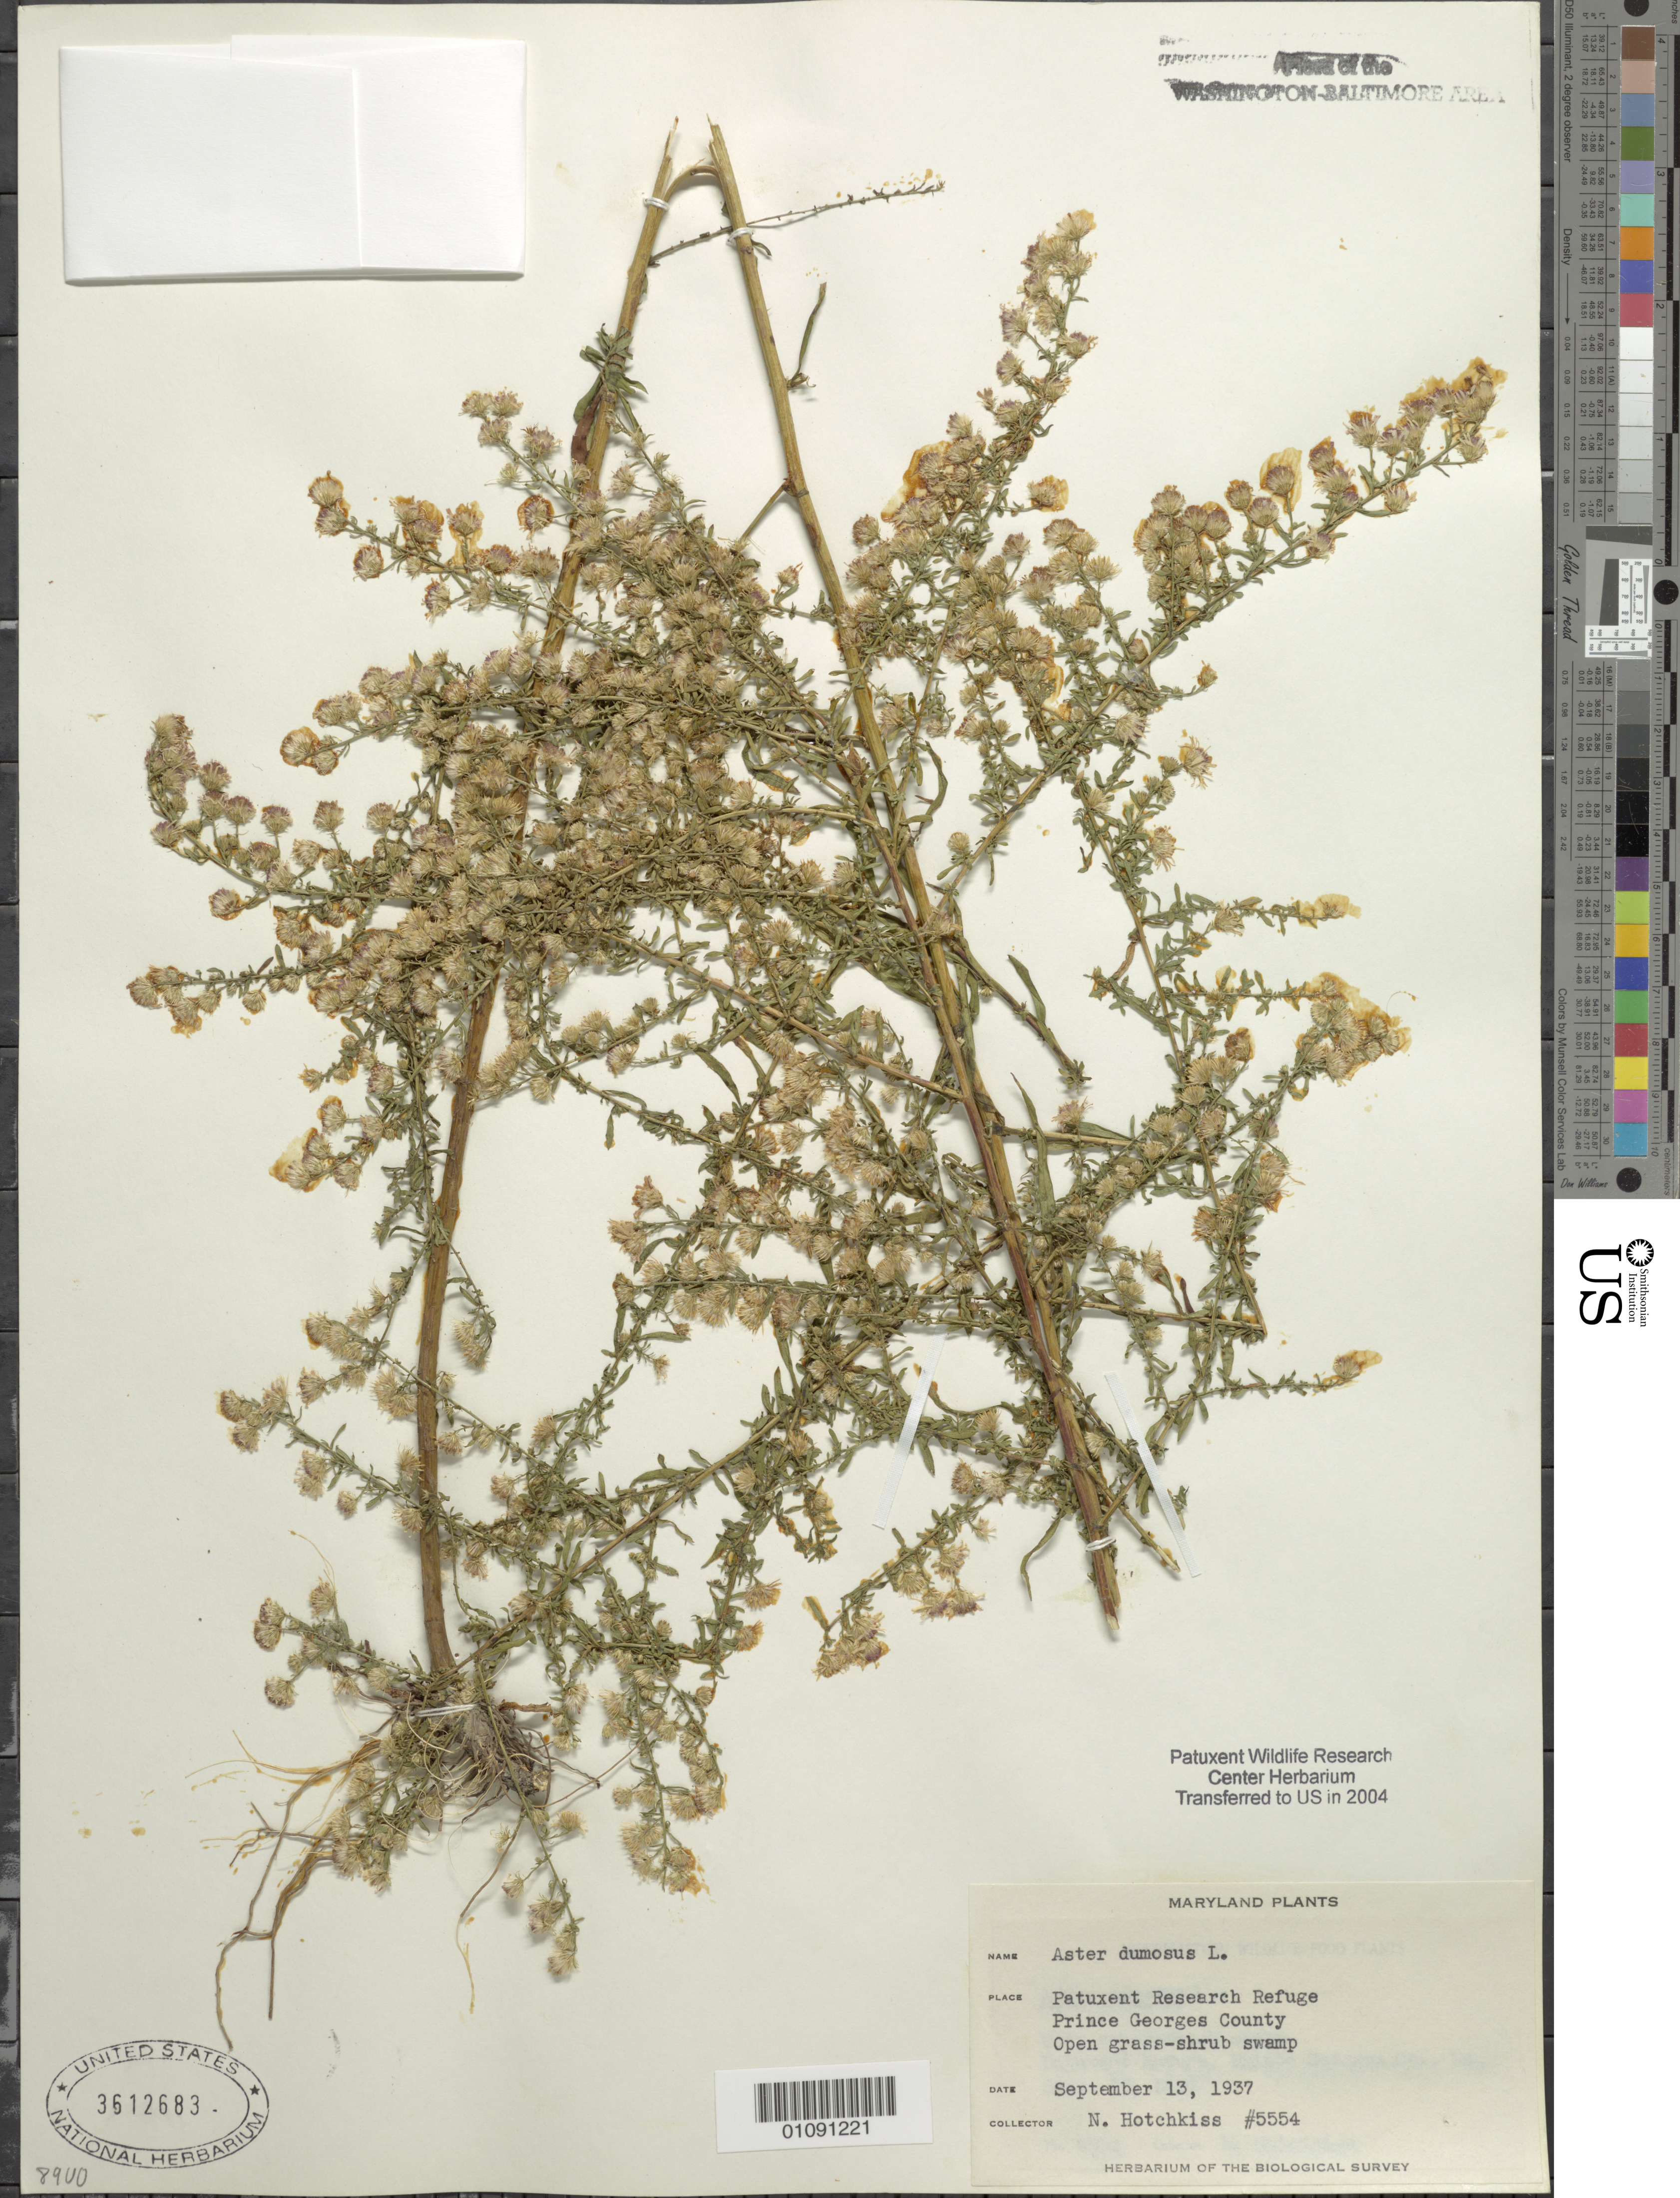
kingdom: Plantae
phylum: Tracheophyta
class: Magnoliopsida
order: Asterales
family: Asteraceae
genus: Symphyotrichum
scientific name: Symphyotrichum dumosum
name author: (L.) G.L. Nesom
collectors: N. Hotchkiss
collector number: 5554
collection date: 1937-09-13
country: United States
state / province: Maryland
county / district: Prince George's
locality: Patuxent Wildlife Refuge.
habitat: Open grass-shrub swamp.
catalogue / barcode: US 3612683